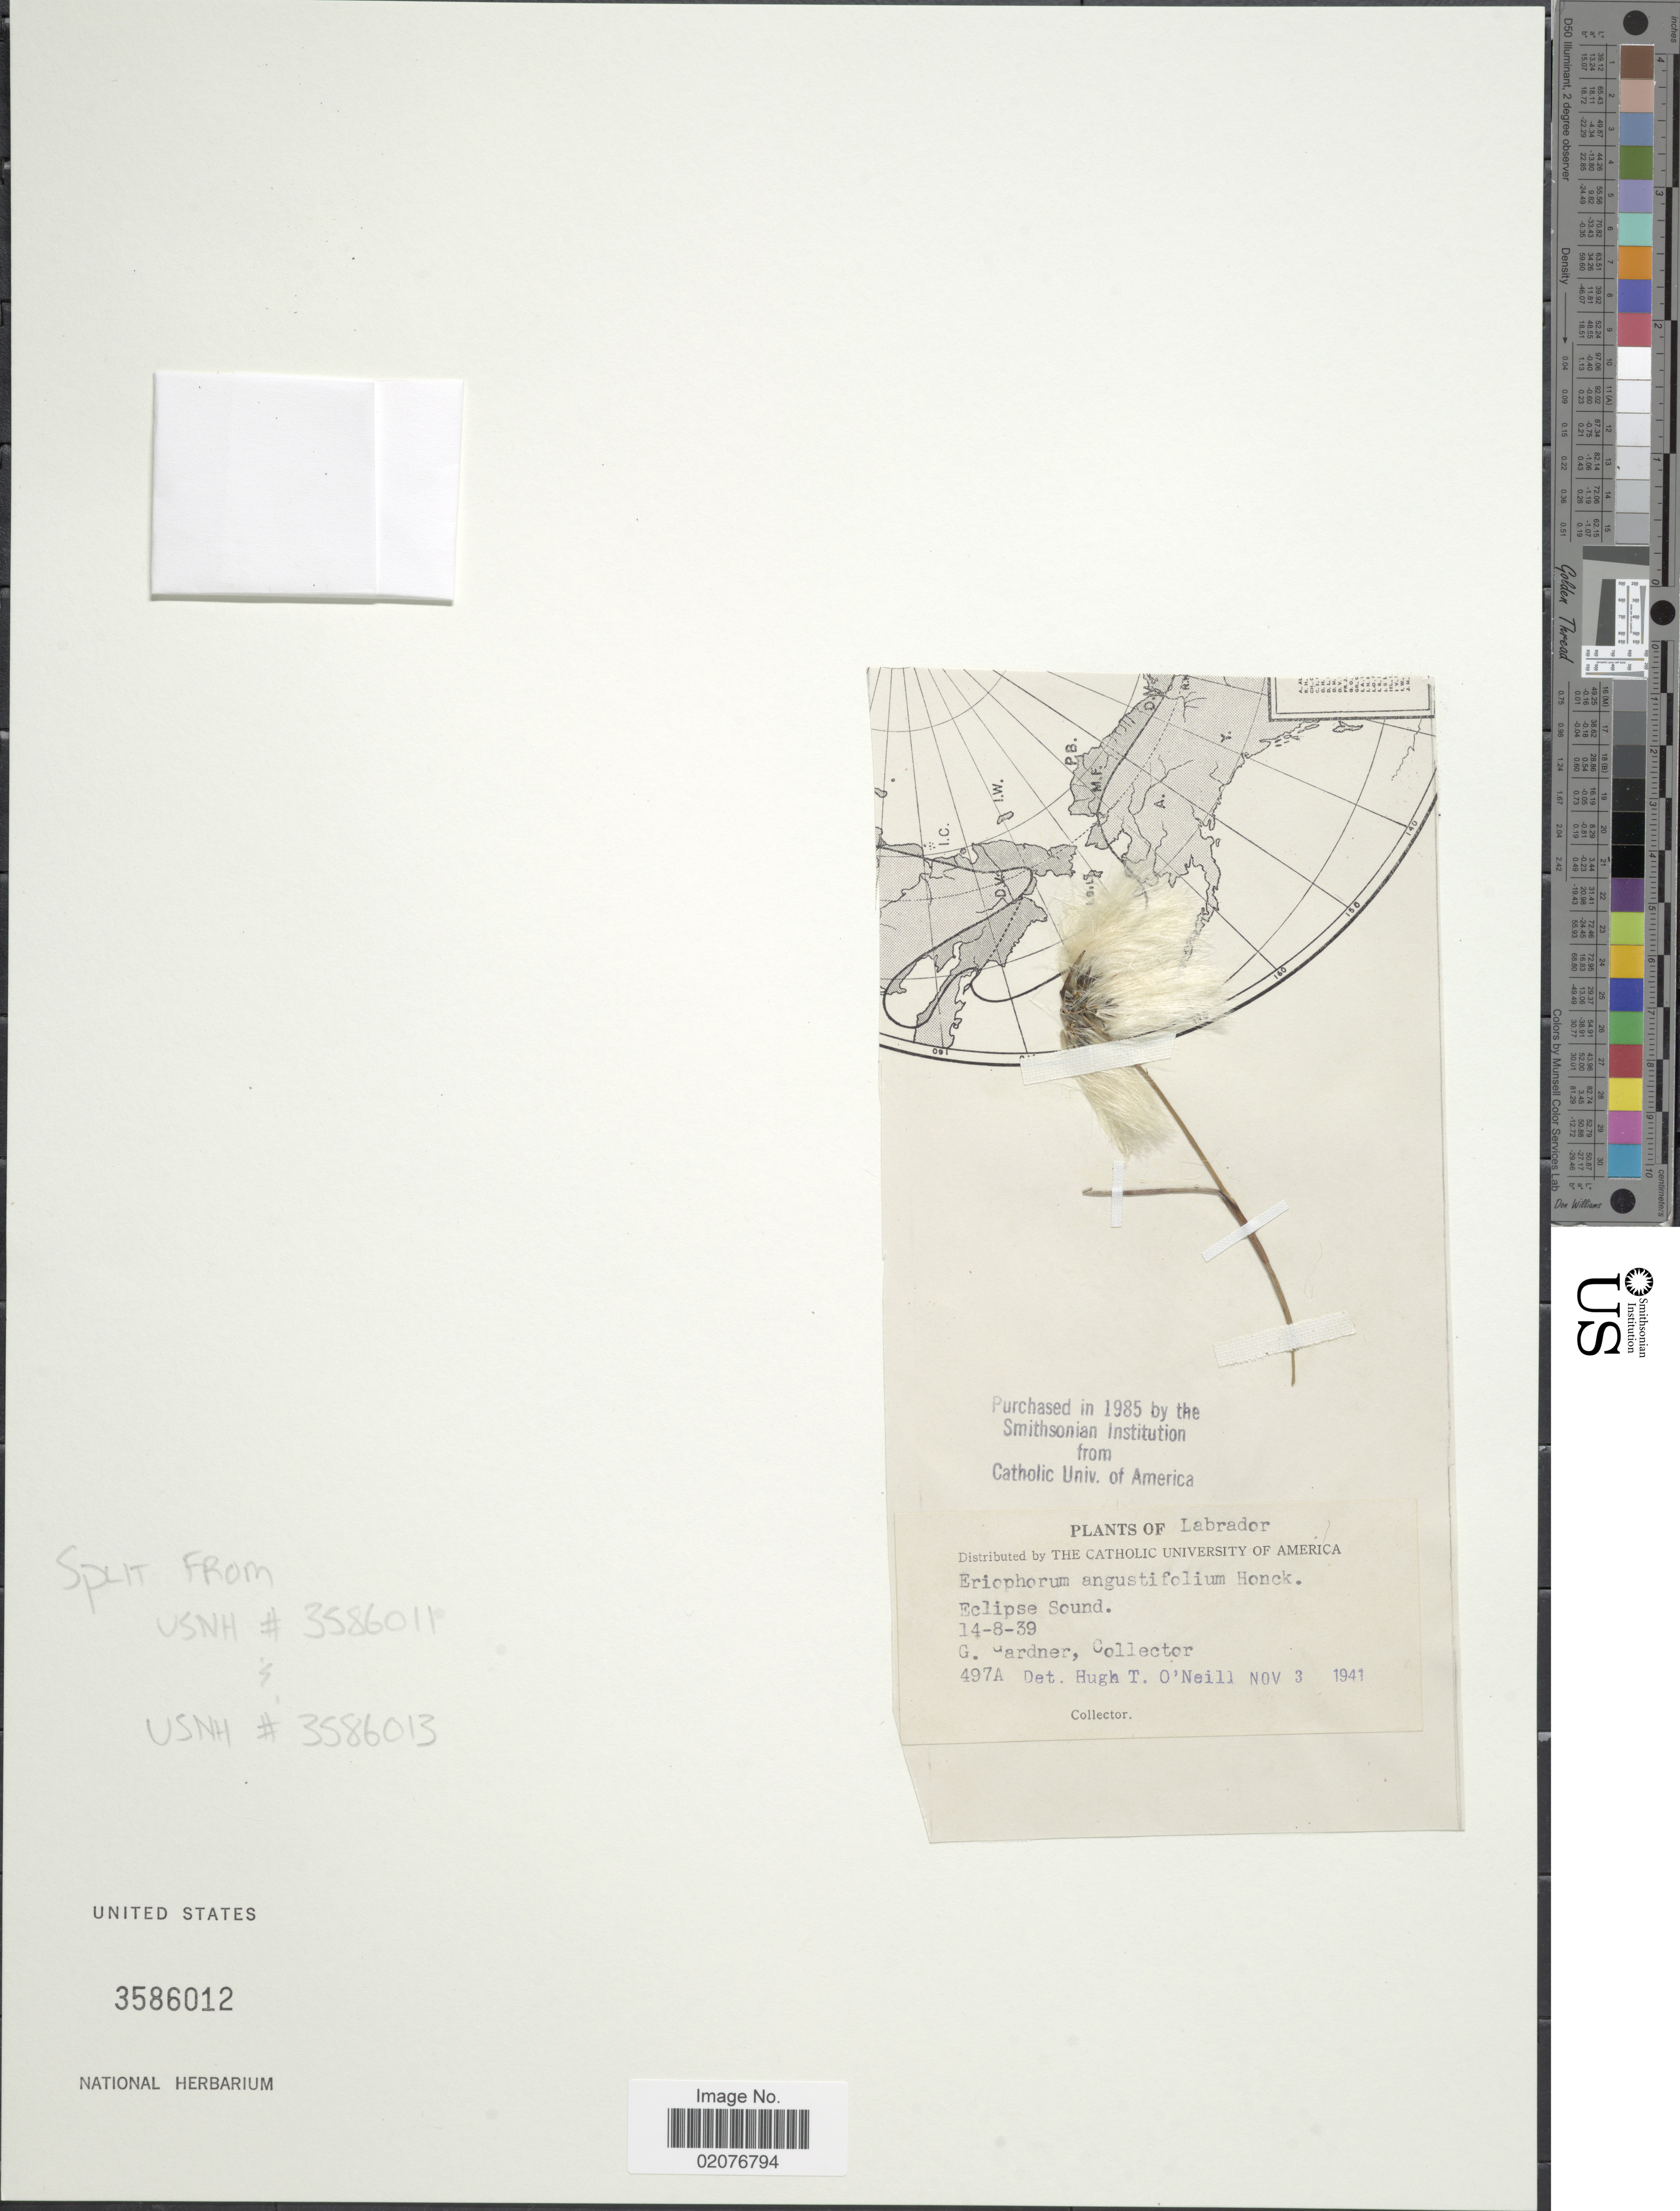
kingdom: Plantae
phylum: Tracheophyta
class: Liliopsida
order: Poales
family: Cyperaceae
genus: Eriophorum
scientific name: Eriophorum angustifolium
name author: Honck.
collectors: G. Gardner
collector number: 497A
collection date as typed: Transcribed d/m/y: 14/8/39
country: Canada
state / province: Newfoundland and Labrador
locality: Labrador, Eclipse Sound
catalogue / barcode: US 3586012